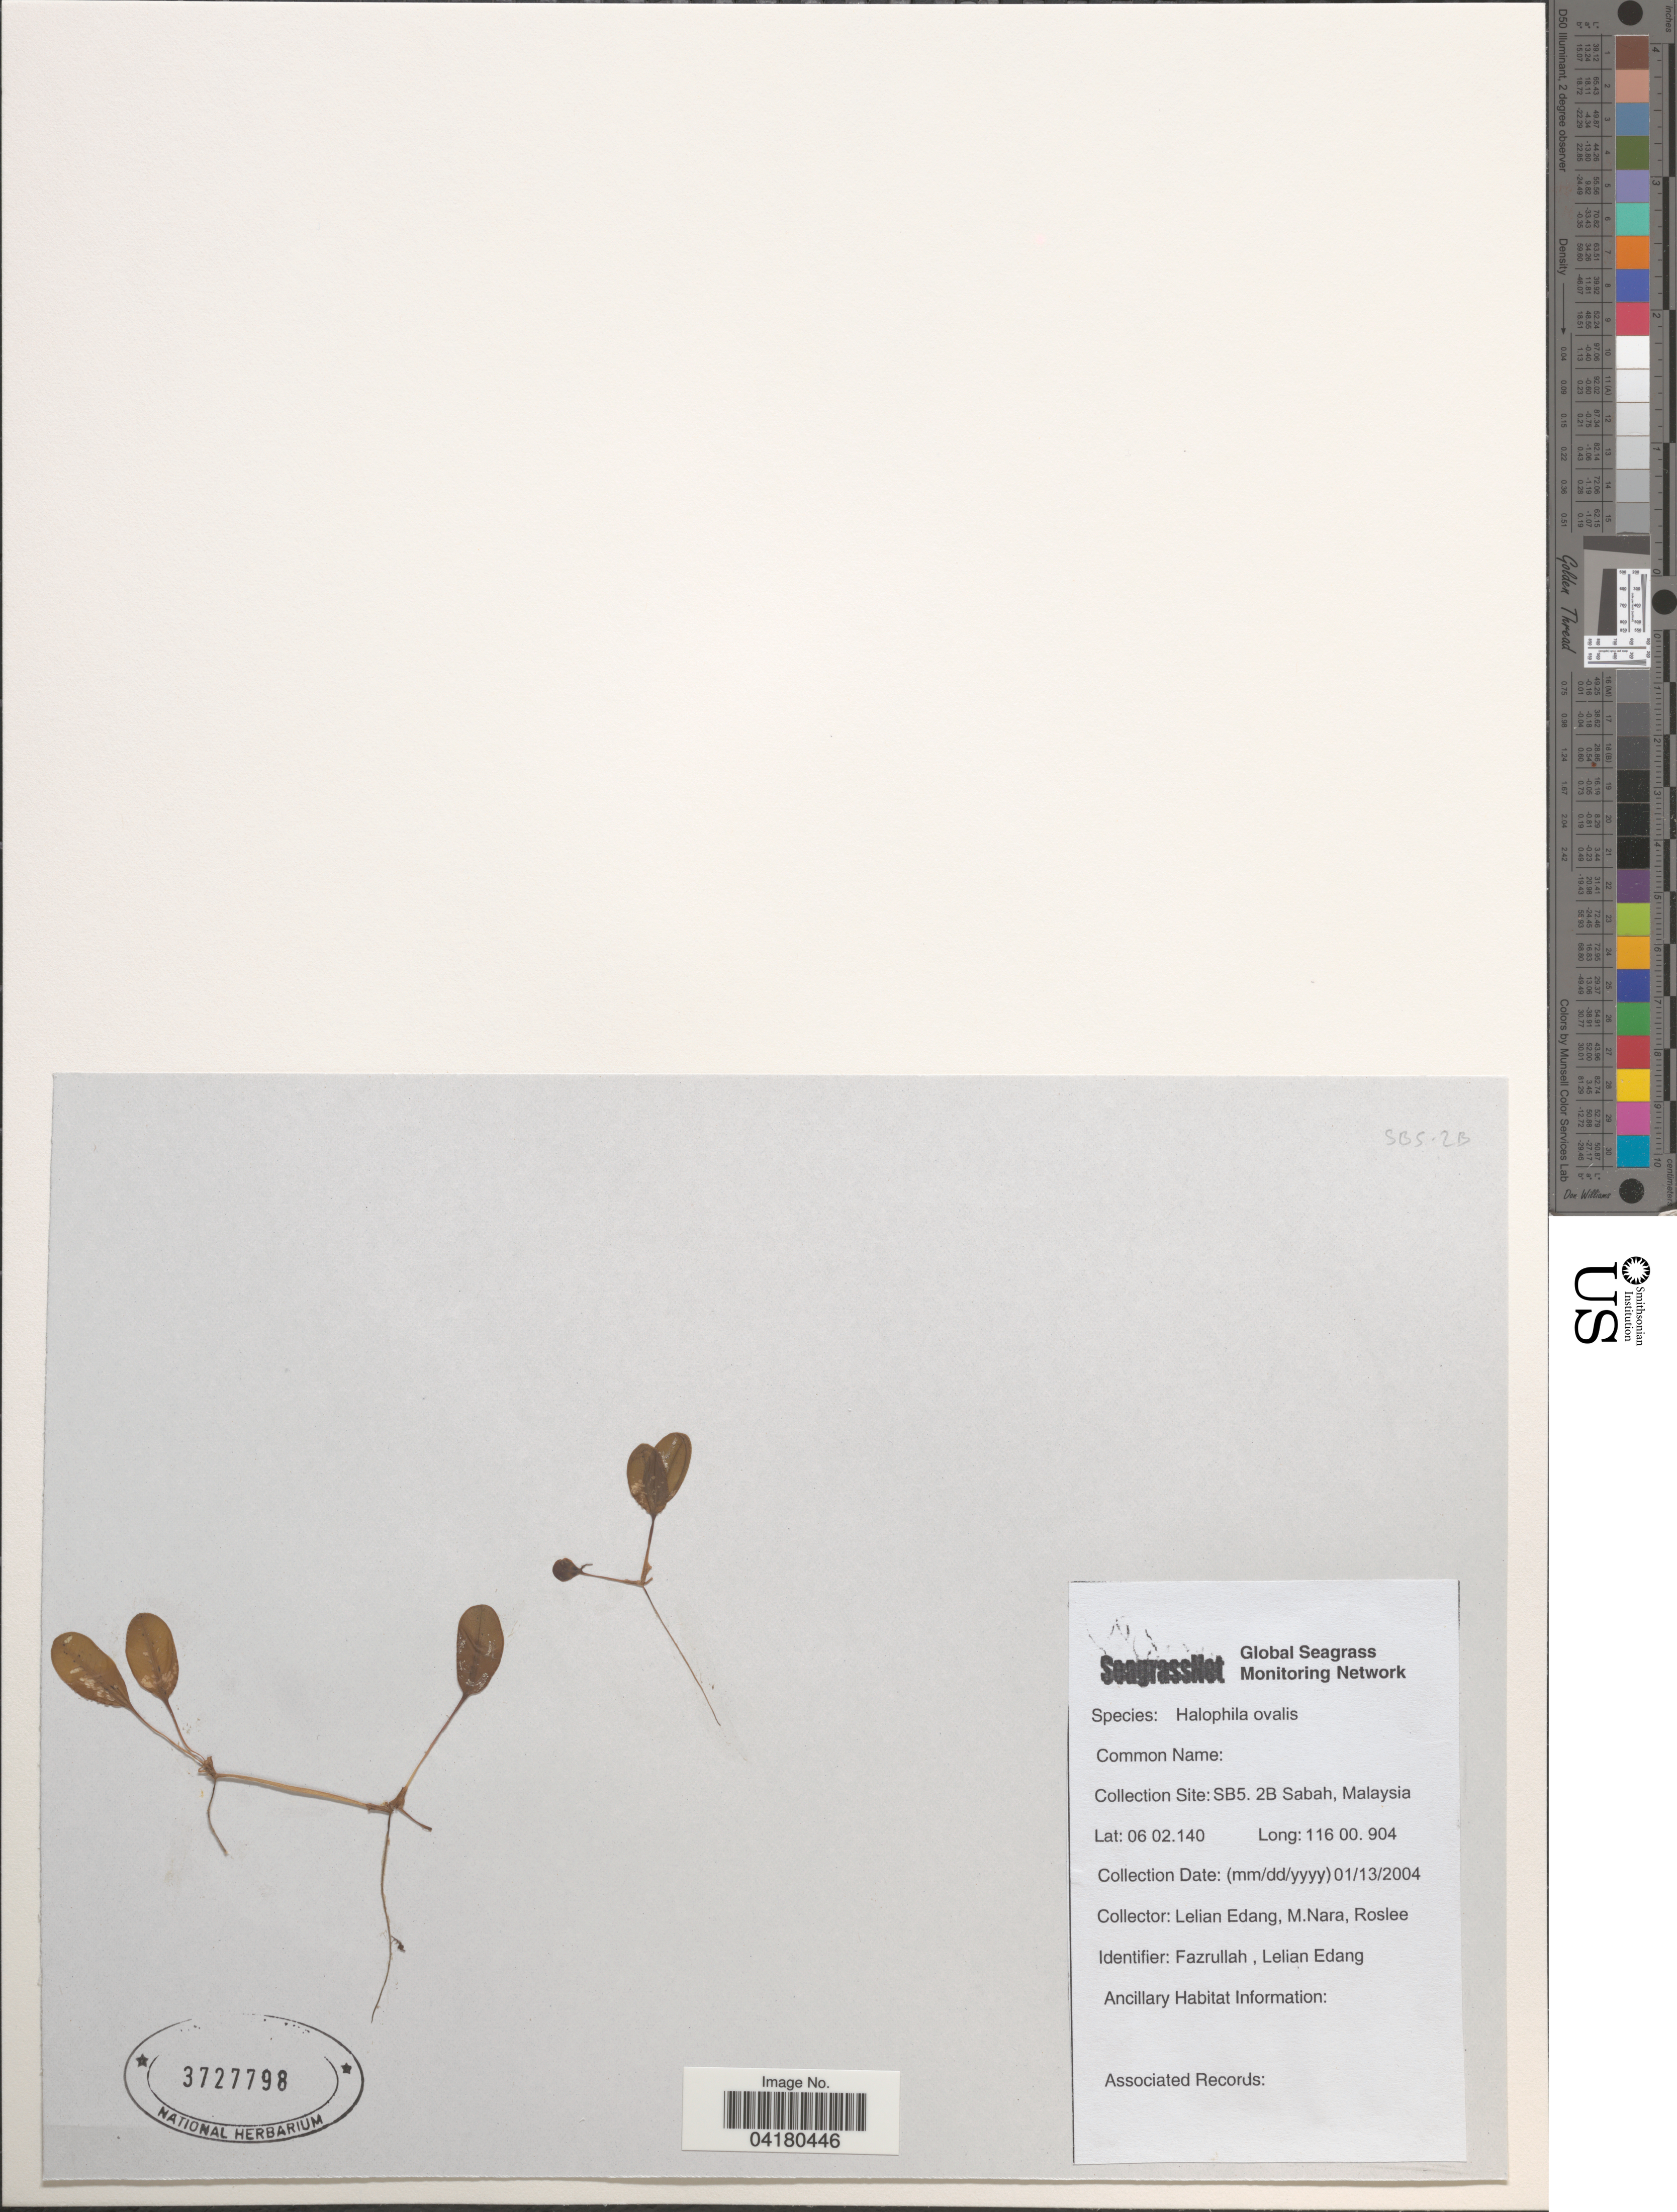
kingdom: Plantae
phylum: Tracheophyta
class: Liliopsida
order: Alismatales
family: Hydrocharitaceae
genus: Halophila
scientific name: Halophila ovalis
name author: (R. Br.) Hook. f.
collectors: L. Edang, M. Nara & Roslee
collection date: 2004-01-13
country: Malaysia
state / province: Sabah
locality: Collection Site: SB5.2B.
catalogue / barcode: US 3727798